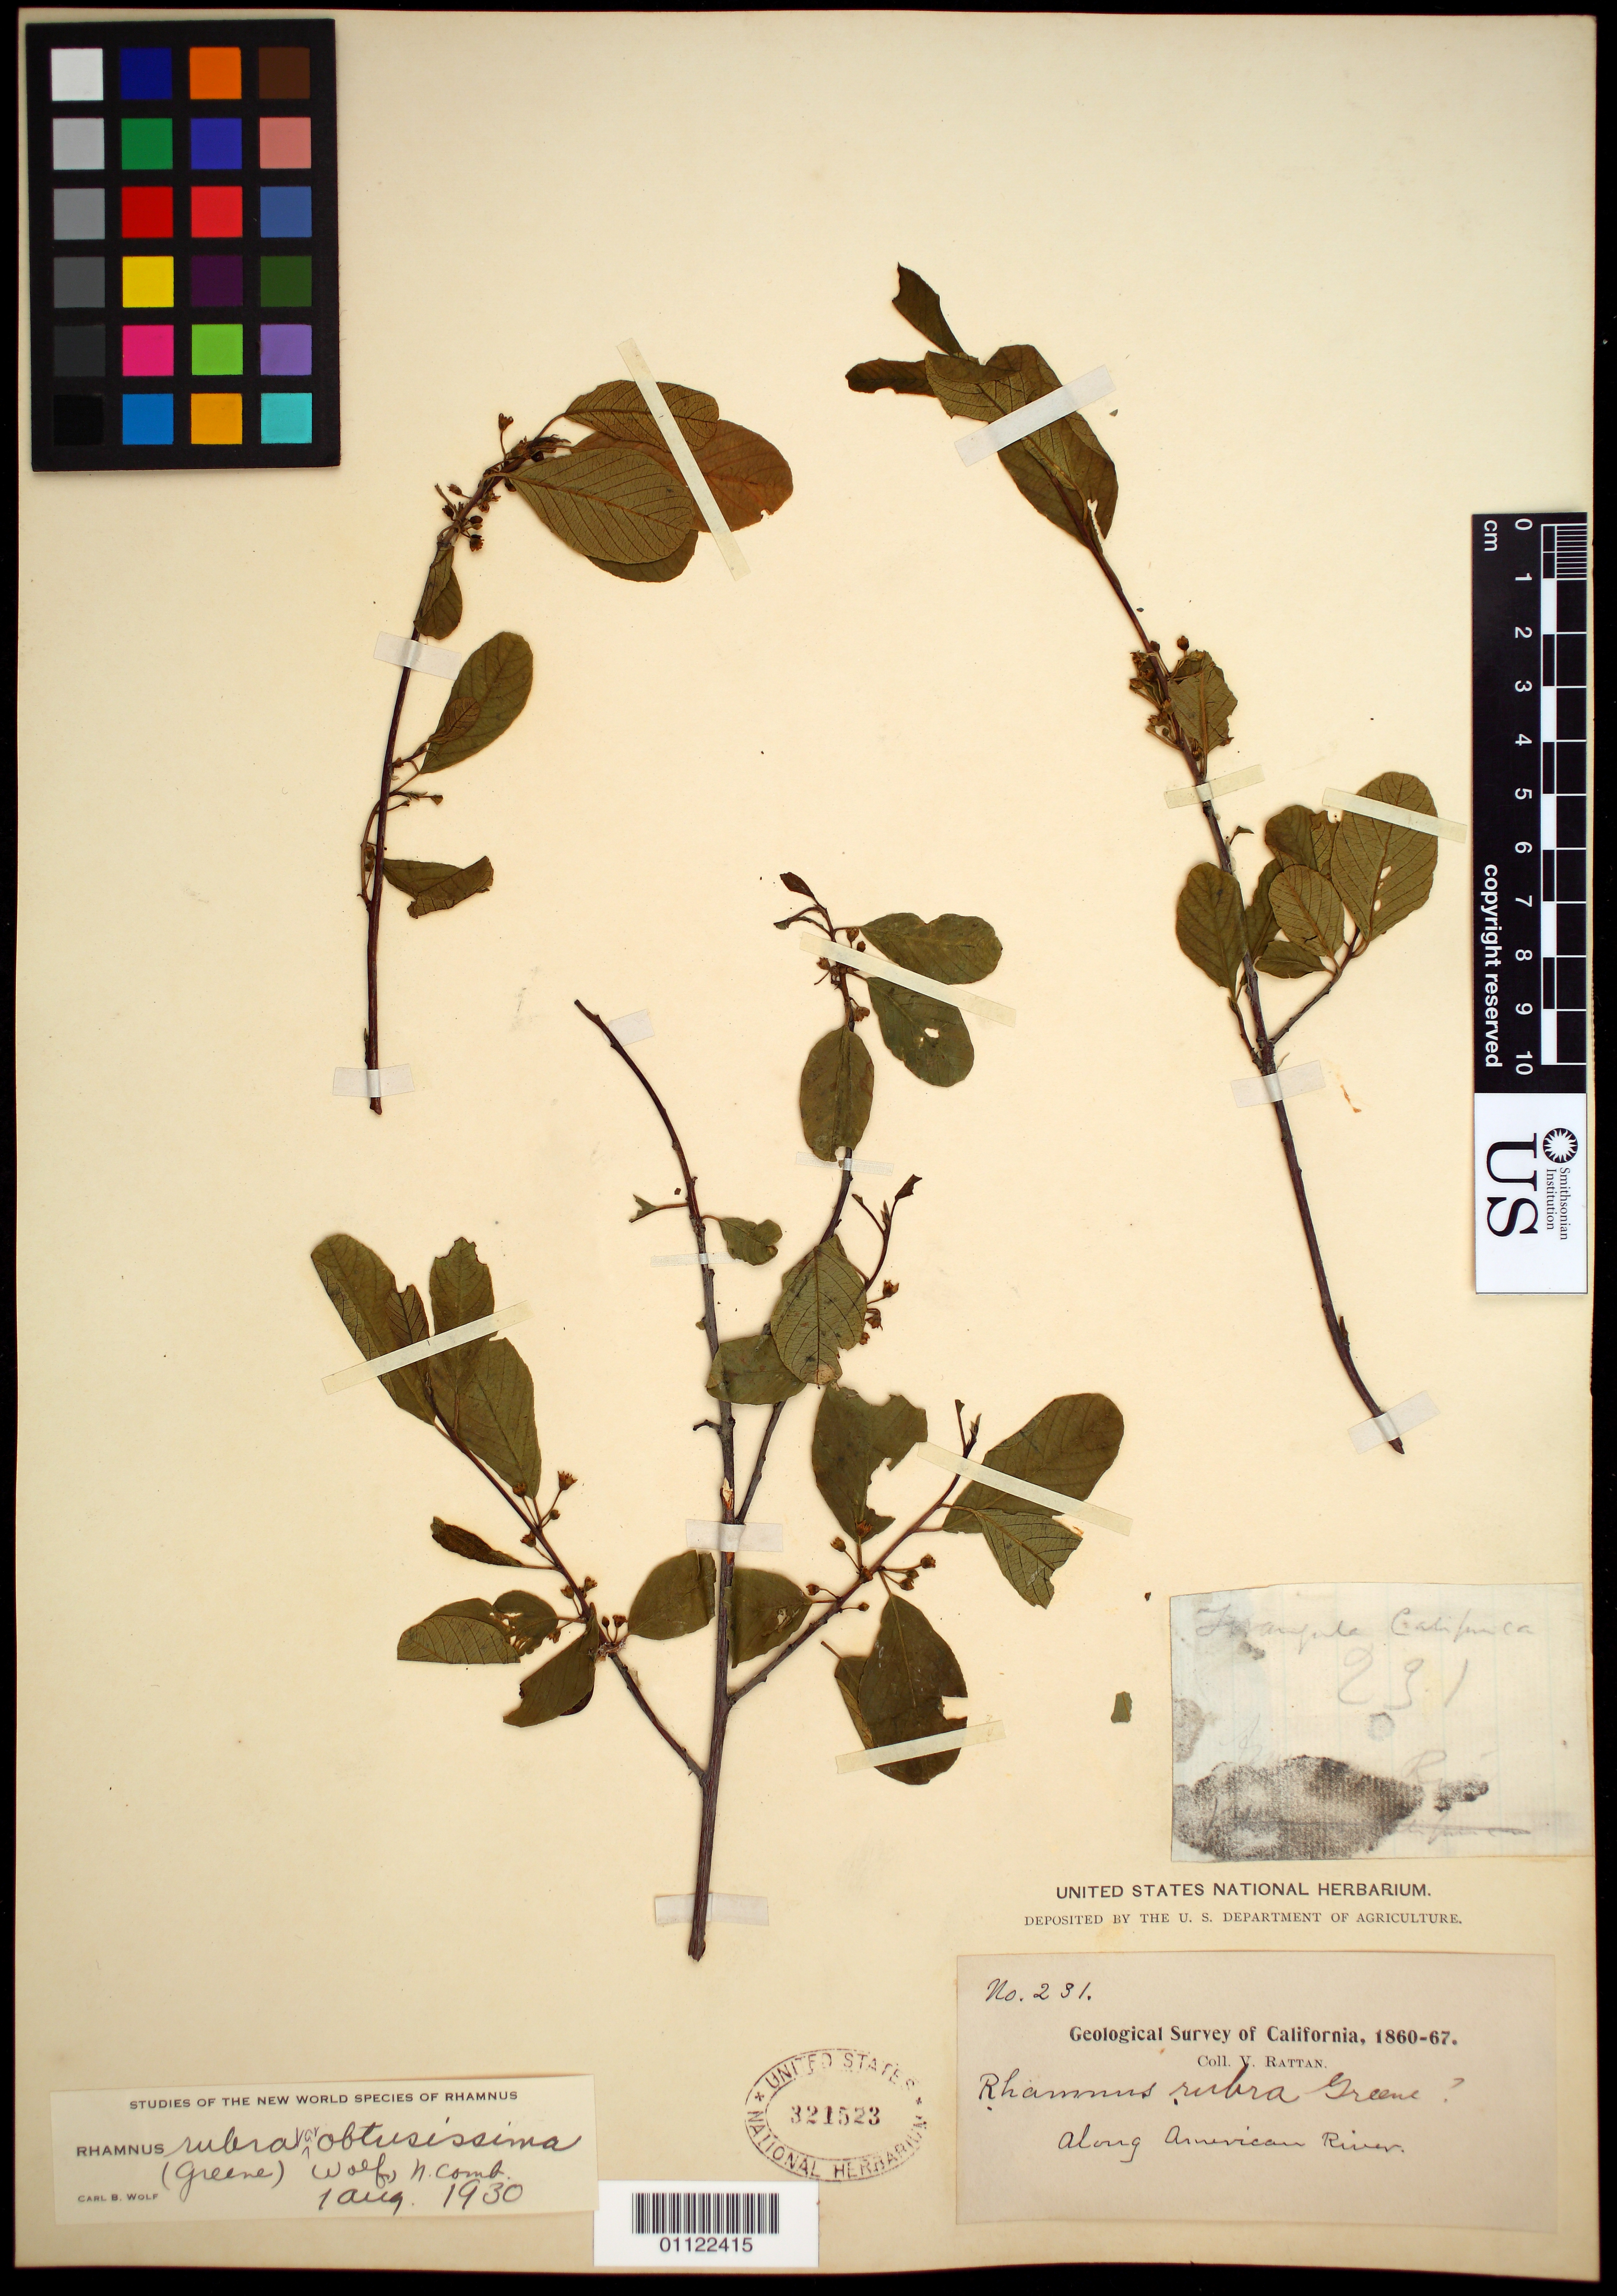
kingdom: Plantae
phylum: Tracheophyta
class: Magnoliopsida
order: Rosales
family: Rhamnaceae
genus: Frangula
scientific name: Frangula rubra subsp. obtusissima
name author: (Greene) Kartesz & Gandhi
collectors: V. Rattan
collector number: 231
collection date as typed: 1860 to -- --- 1867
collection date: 1860/1867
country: United States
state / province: California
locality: American River.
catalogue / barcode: US 321523